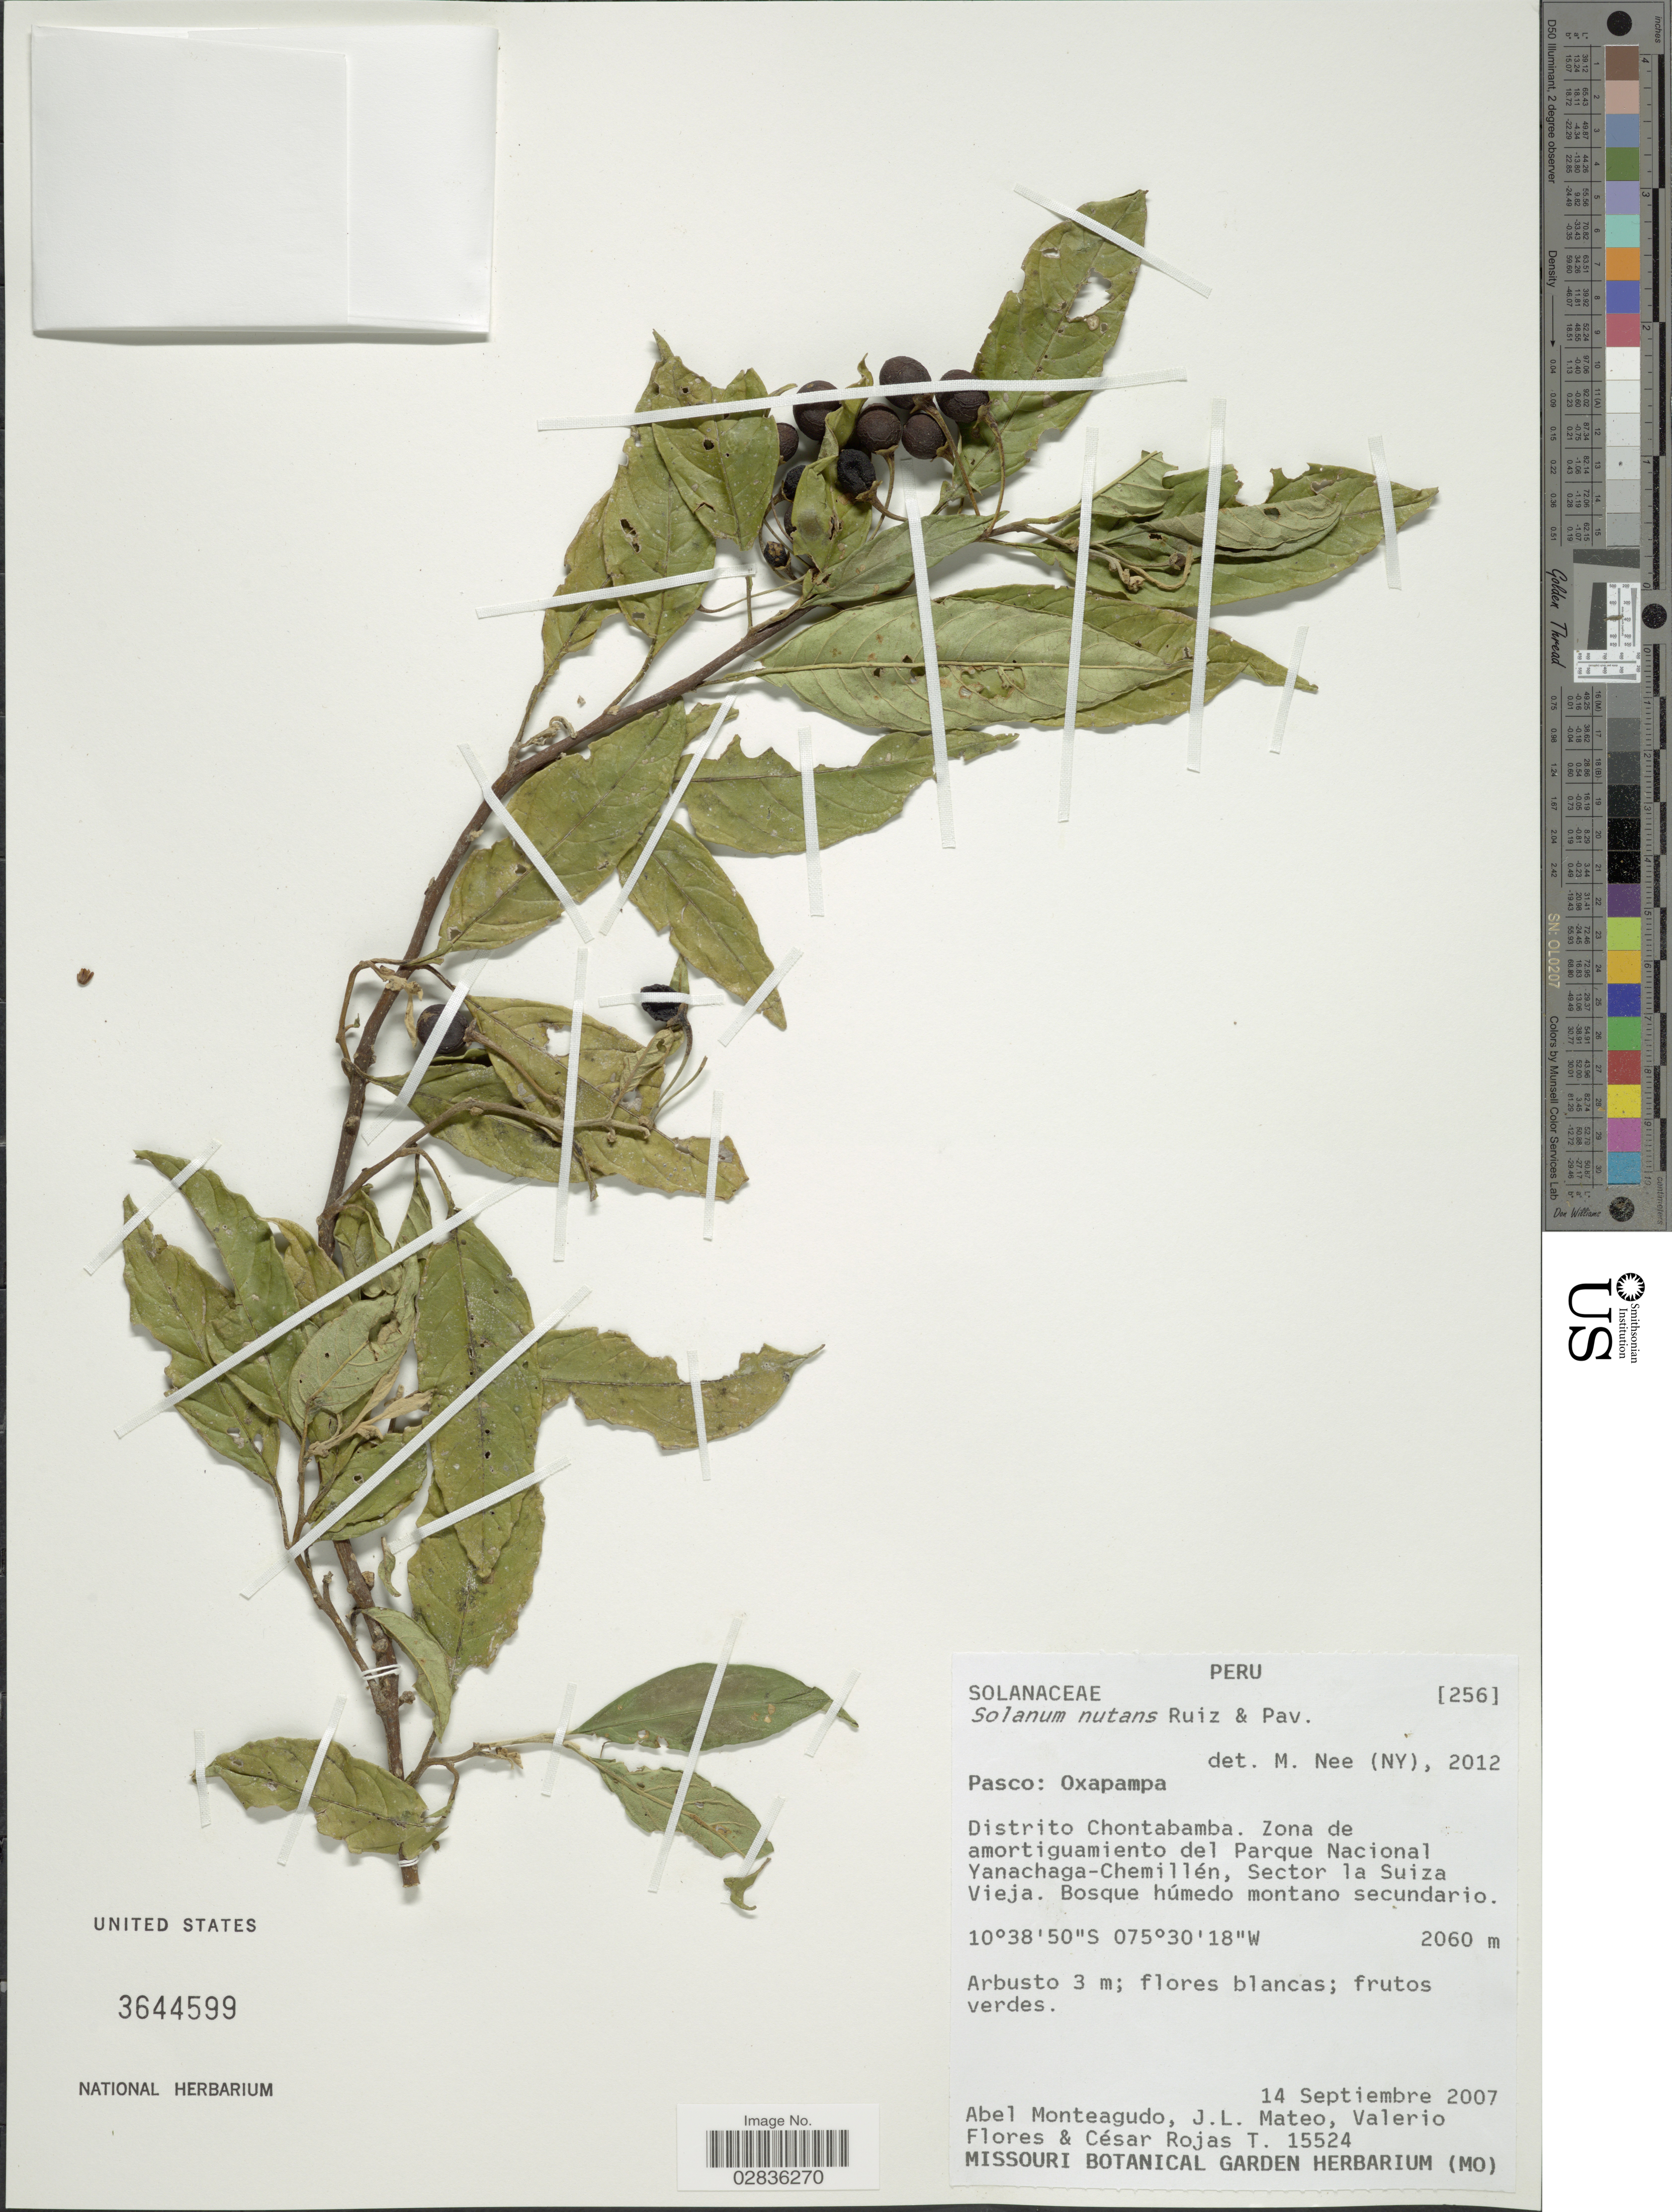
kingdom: Plantae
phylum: Tracheophyta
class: Magnoliopsida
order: Solanales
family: Solanaceae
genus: Solanum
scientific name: Solanum nutans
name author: Ruiz & Pav.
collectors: A. Monteagudo, J. Mateo, V. Flores & C. Rojas T.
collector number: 15524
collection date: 2007-09-14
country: Peru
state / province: Pasco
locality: Pasco: Oxapampa. Distrito Chontabamba. Zone de amortiguamiento del Parque Nacional Yanachaga-Chemillén, Sector la Suiza Vieja.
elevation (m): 2060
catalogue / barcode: US 3644599